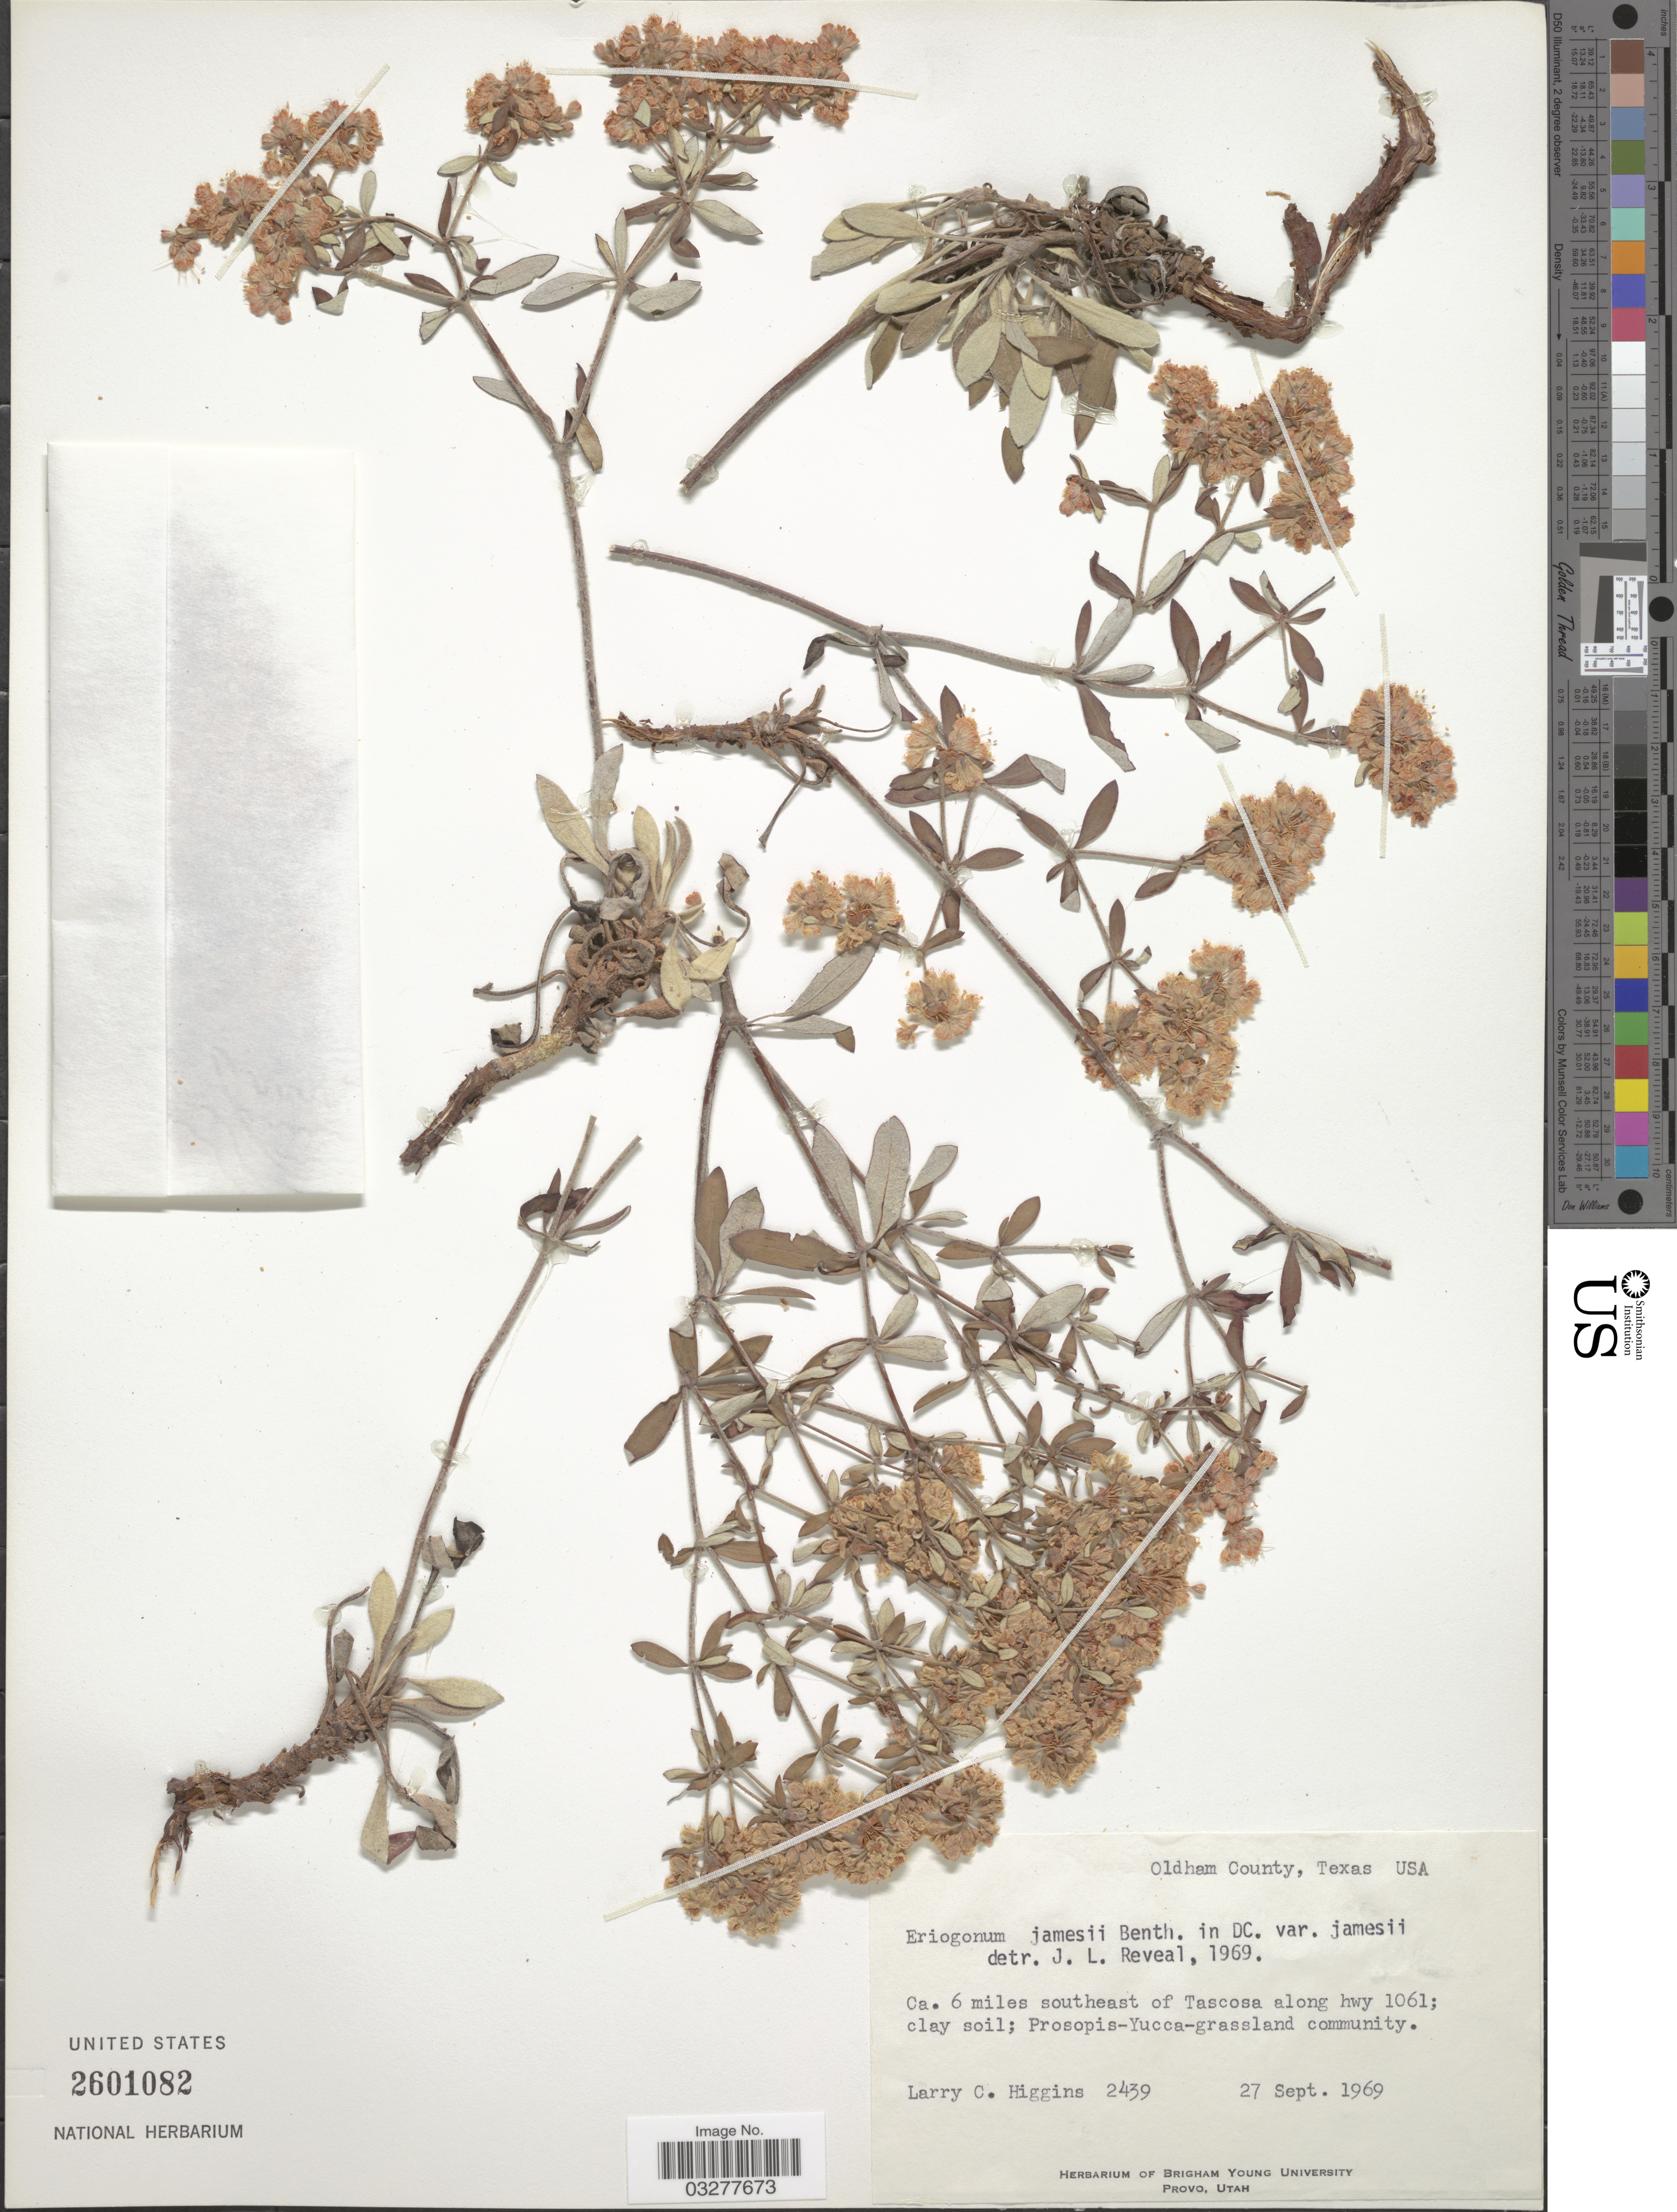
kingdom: Plantae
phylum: Tracheophyta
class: Magnoliopsida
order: Caryophyllales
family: Polygonaceae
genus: Eriogonum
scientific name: Eriogonum jamesii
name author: Benth.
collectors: L. Higgins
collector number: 2439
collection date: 1969-09-27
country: United States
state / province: Texas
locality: Oldham County, Ca. 6 miles southeast of Tascosa along hwy 1061.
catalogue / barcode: US 2601082